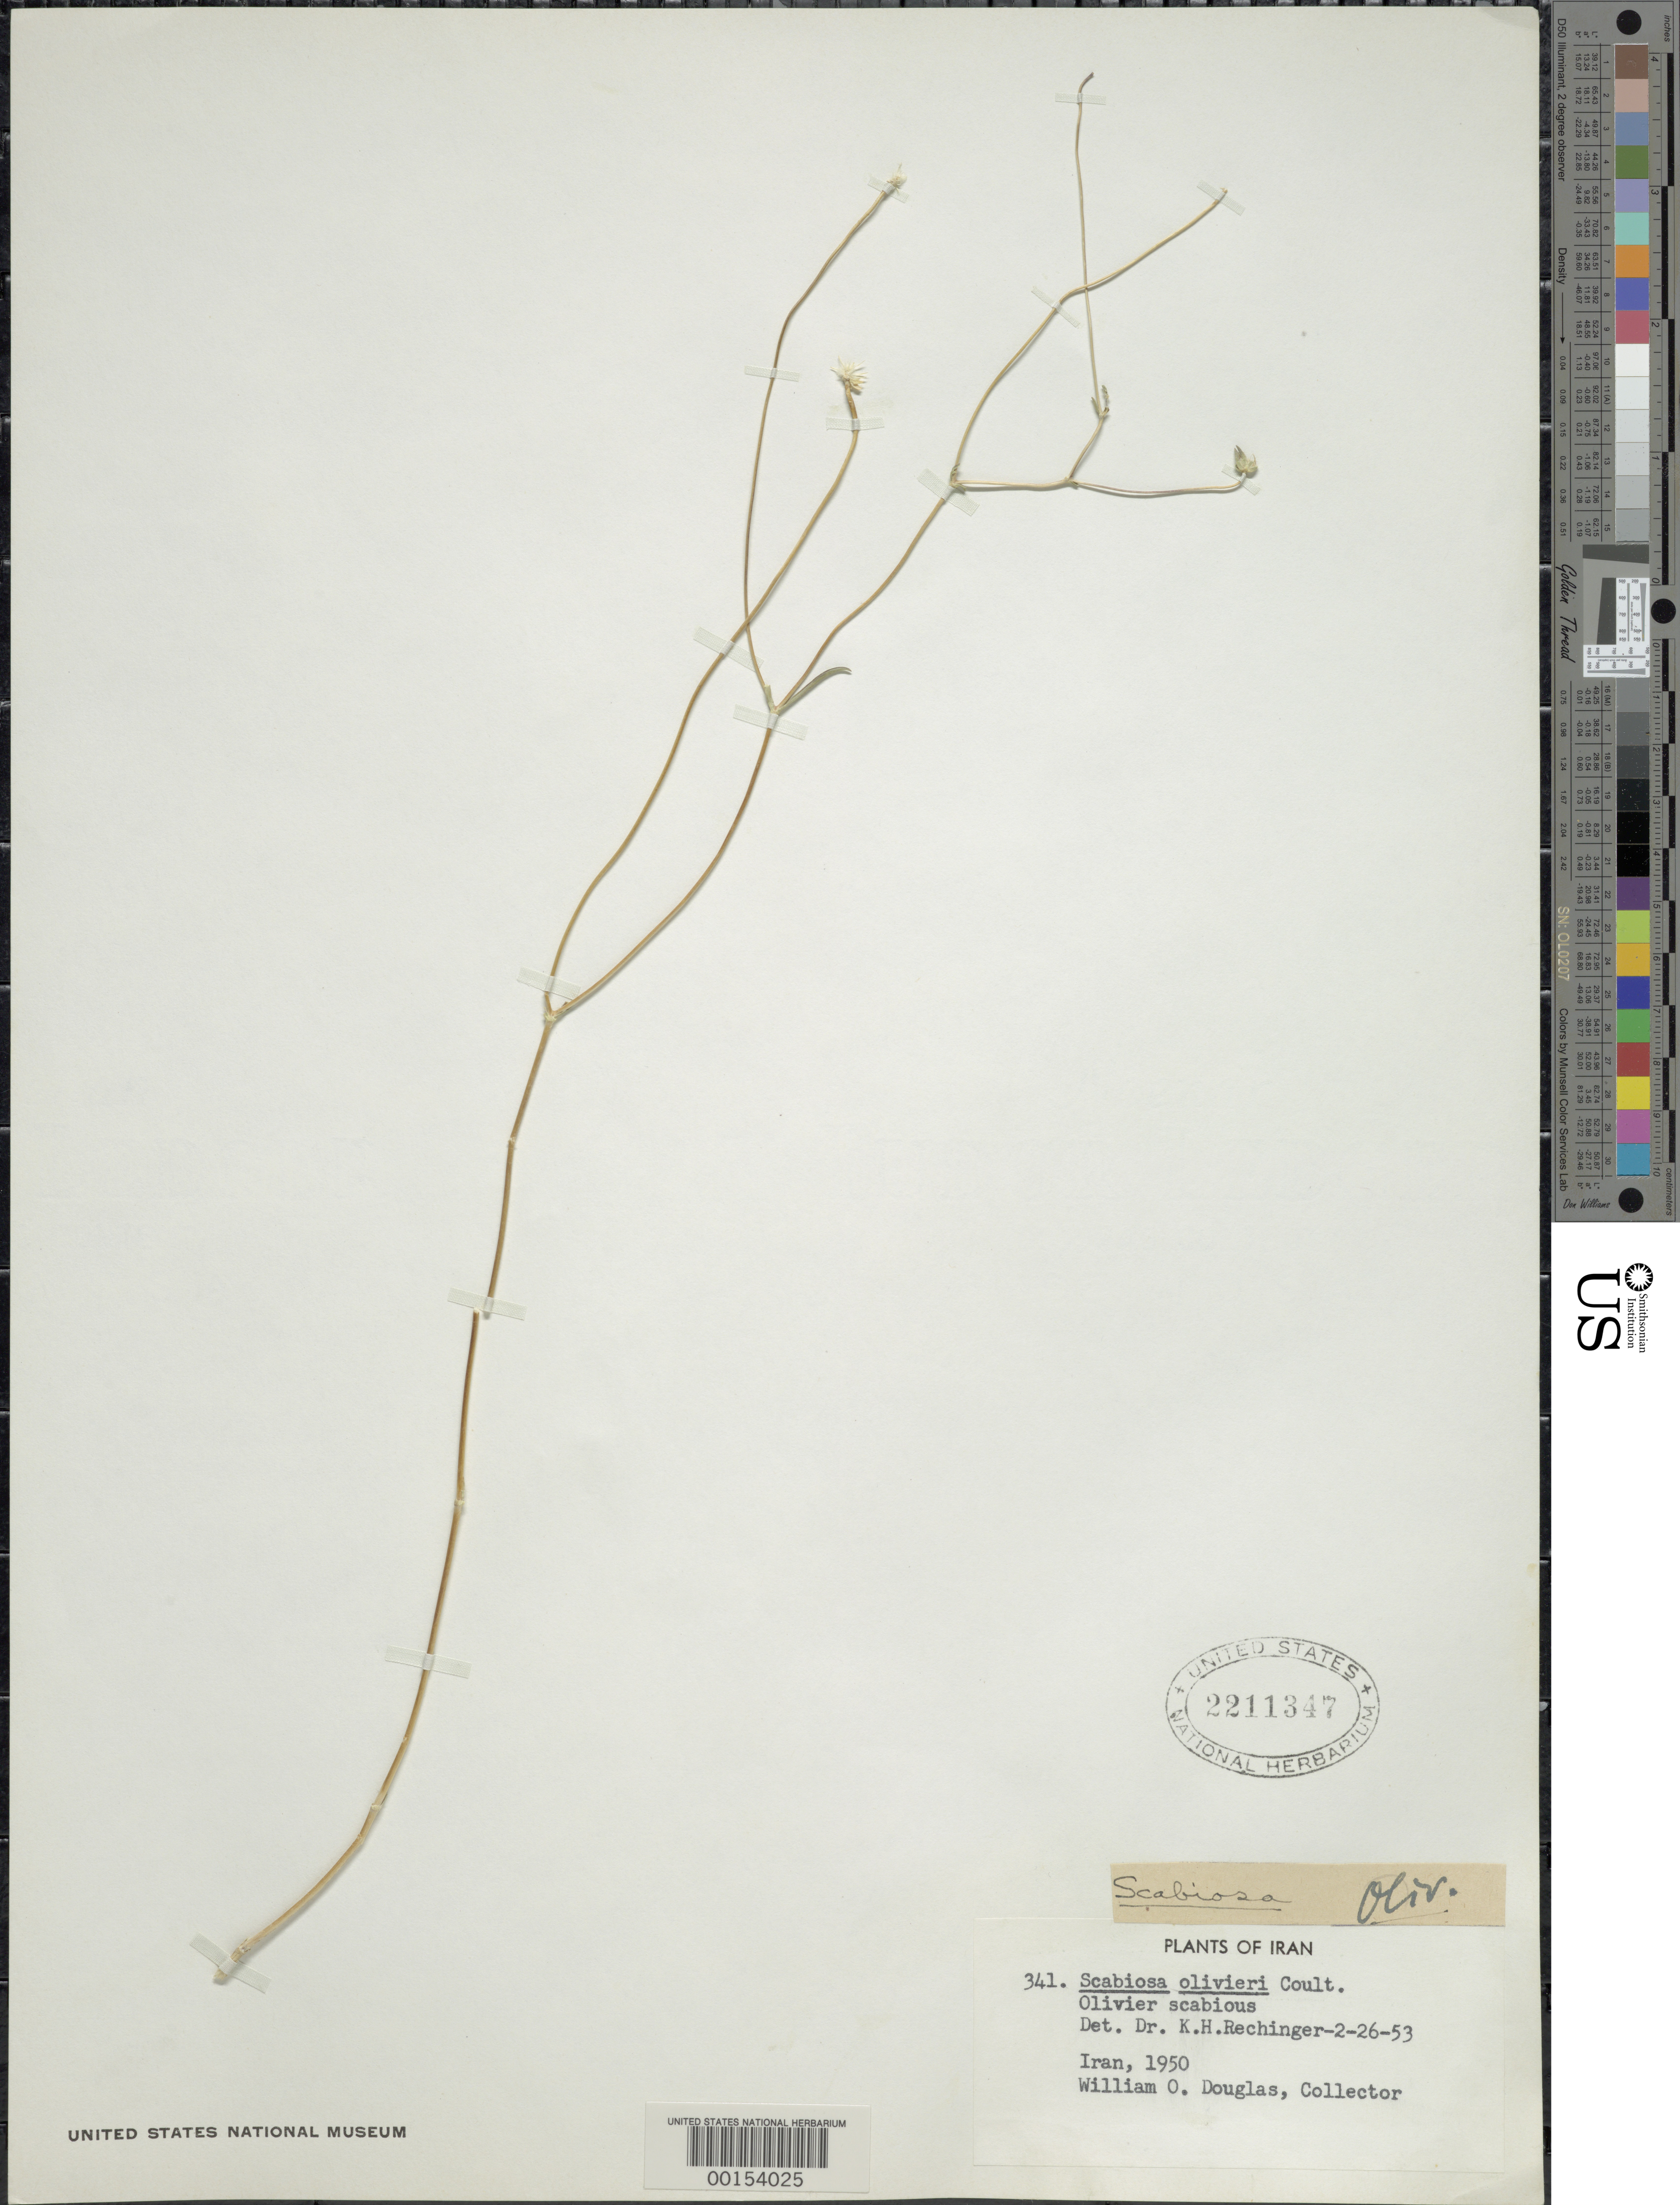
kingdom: Plantae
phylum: Tracheophyta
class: Magnoliopsida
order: Dipsacales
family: Caprifoliaceae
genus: Scabiosa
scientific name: Scabiosa olivieri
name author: Coult.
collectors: W. Douglas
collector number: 341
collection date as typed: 1950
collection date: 1950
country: Iran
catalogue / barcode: US 2211347